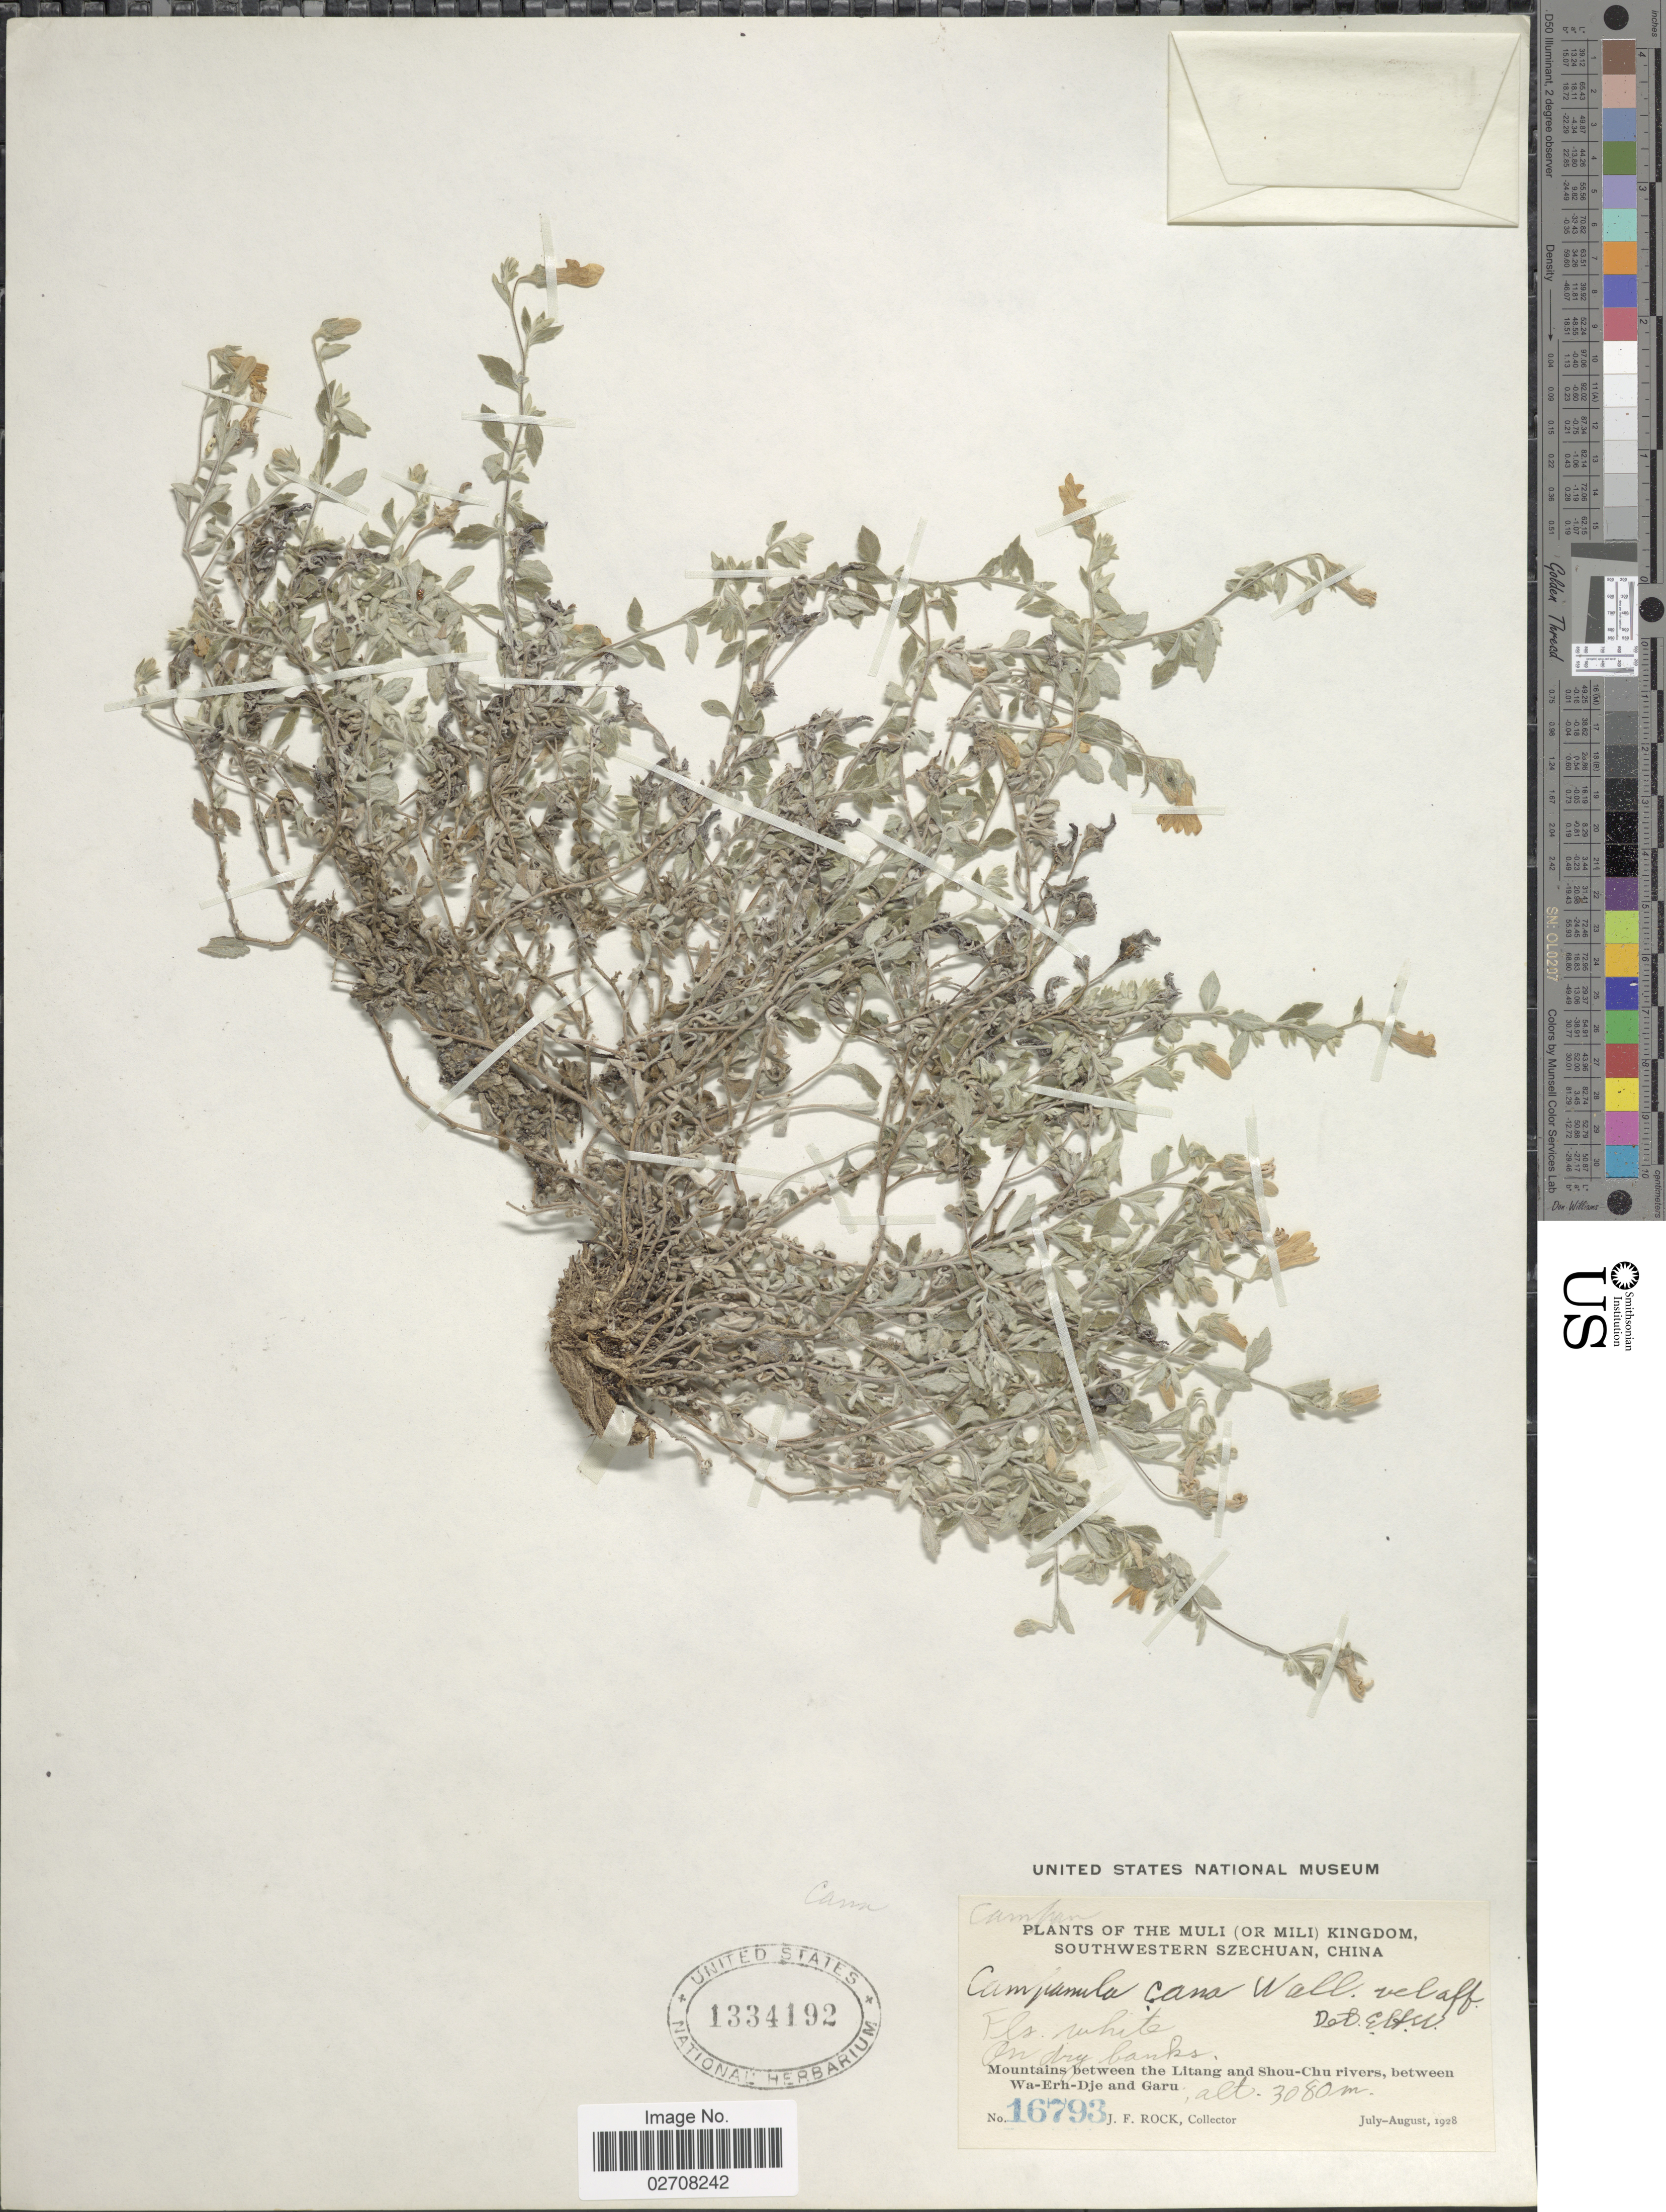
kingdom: Plantae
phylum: Tracheophyta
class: Magnoliopsida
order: Asterales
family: Campanulaceae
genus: Campanula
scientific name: Campanula cana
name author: Wall.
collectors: J. F. Rock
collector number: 16793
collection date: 1928-07/1928-08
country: China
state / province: Sichuan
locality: Muli (Mili) Kingdom, Southwestern Szechuan. On dry banks. Mountains between the Litang and Shou-Chu rivers, between Wa-Erh-Dje and Garu.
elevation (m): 3080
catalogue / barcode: US 1334192